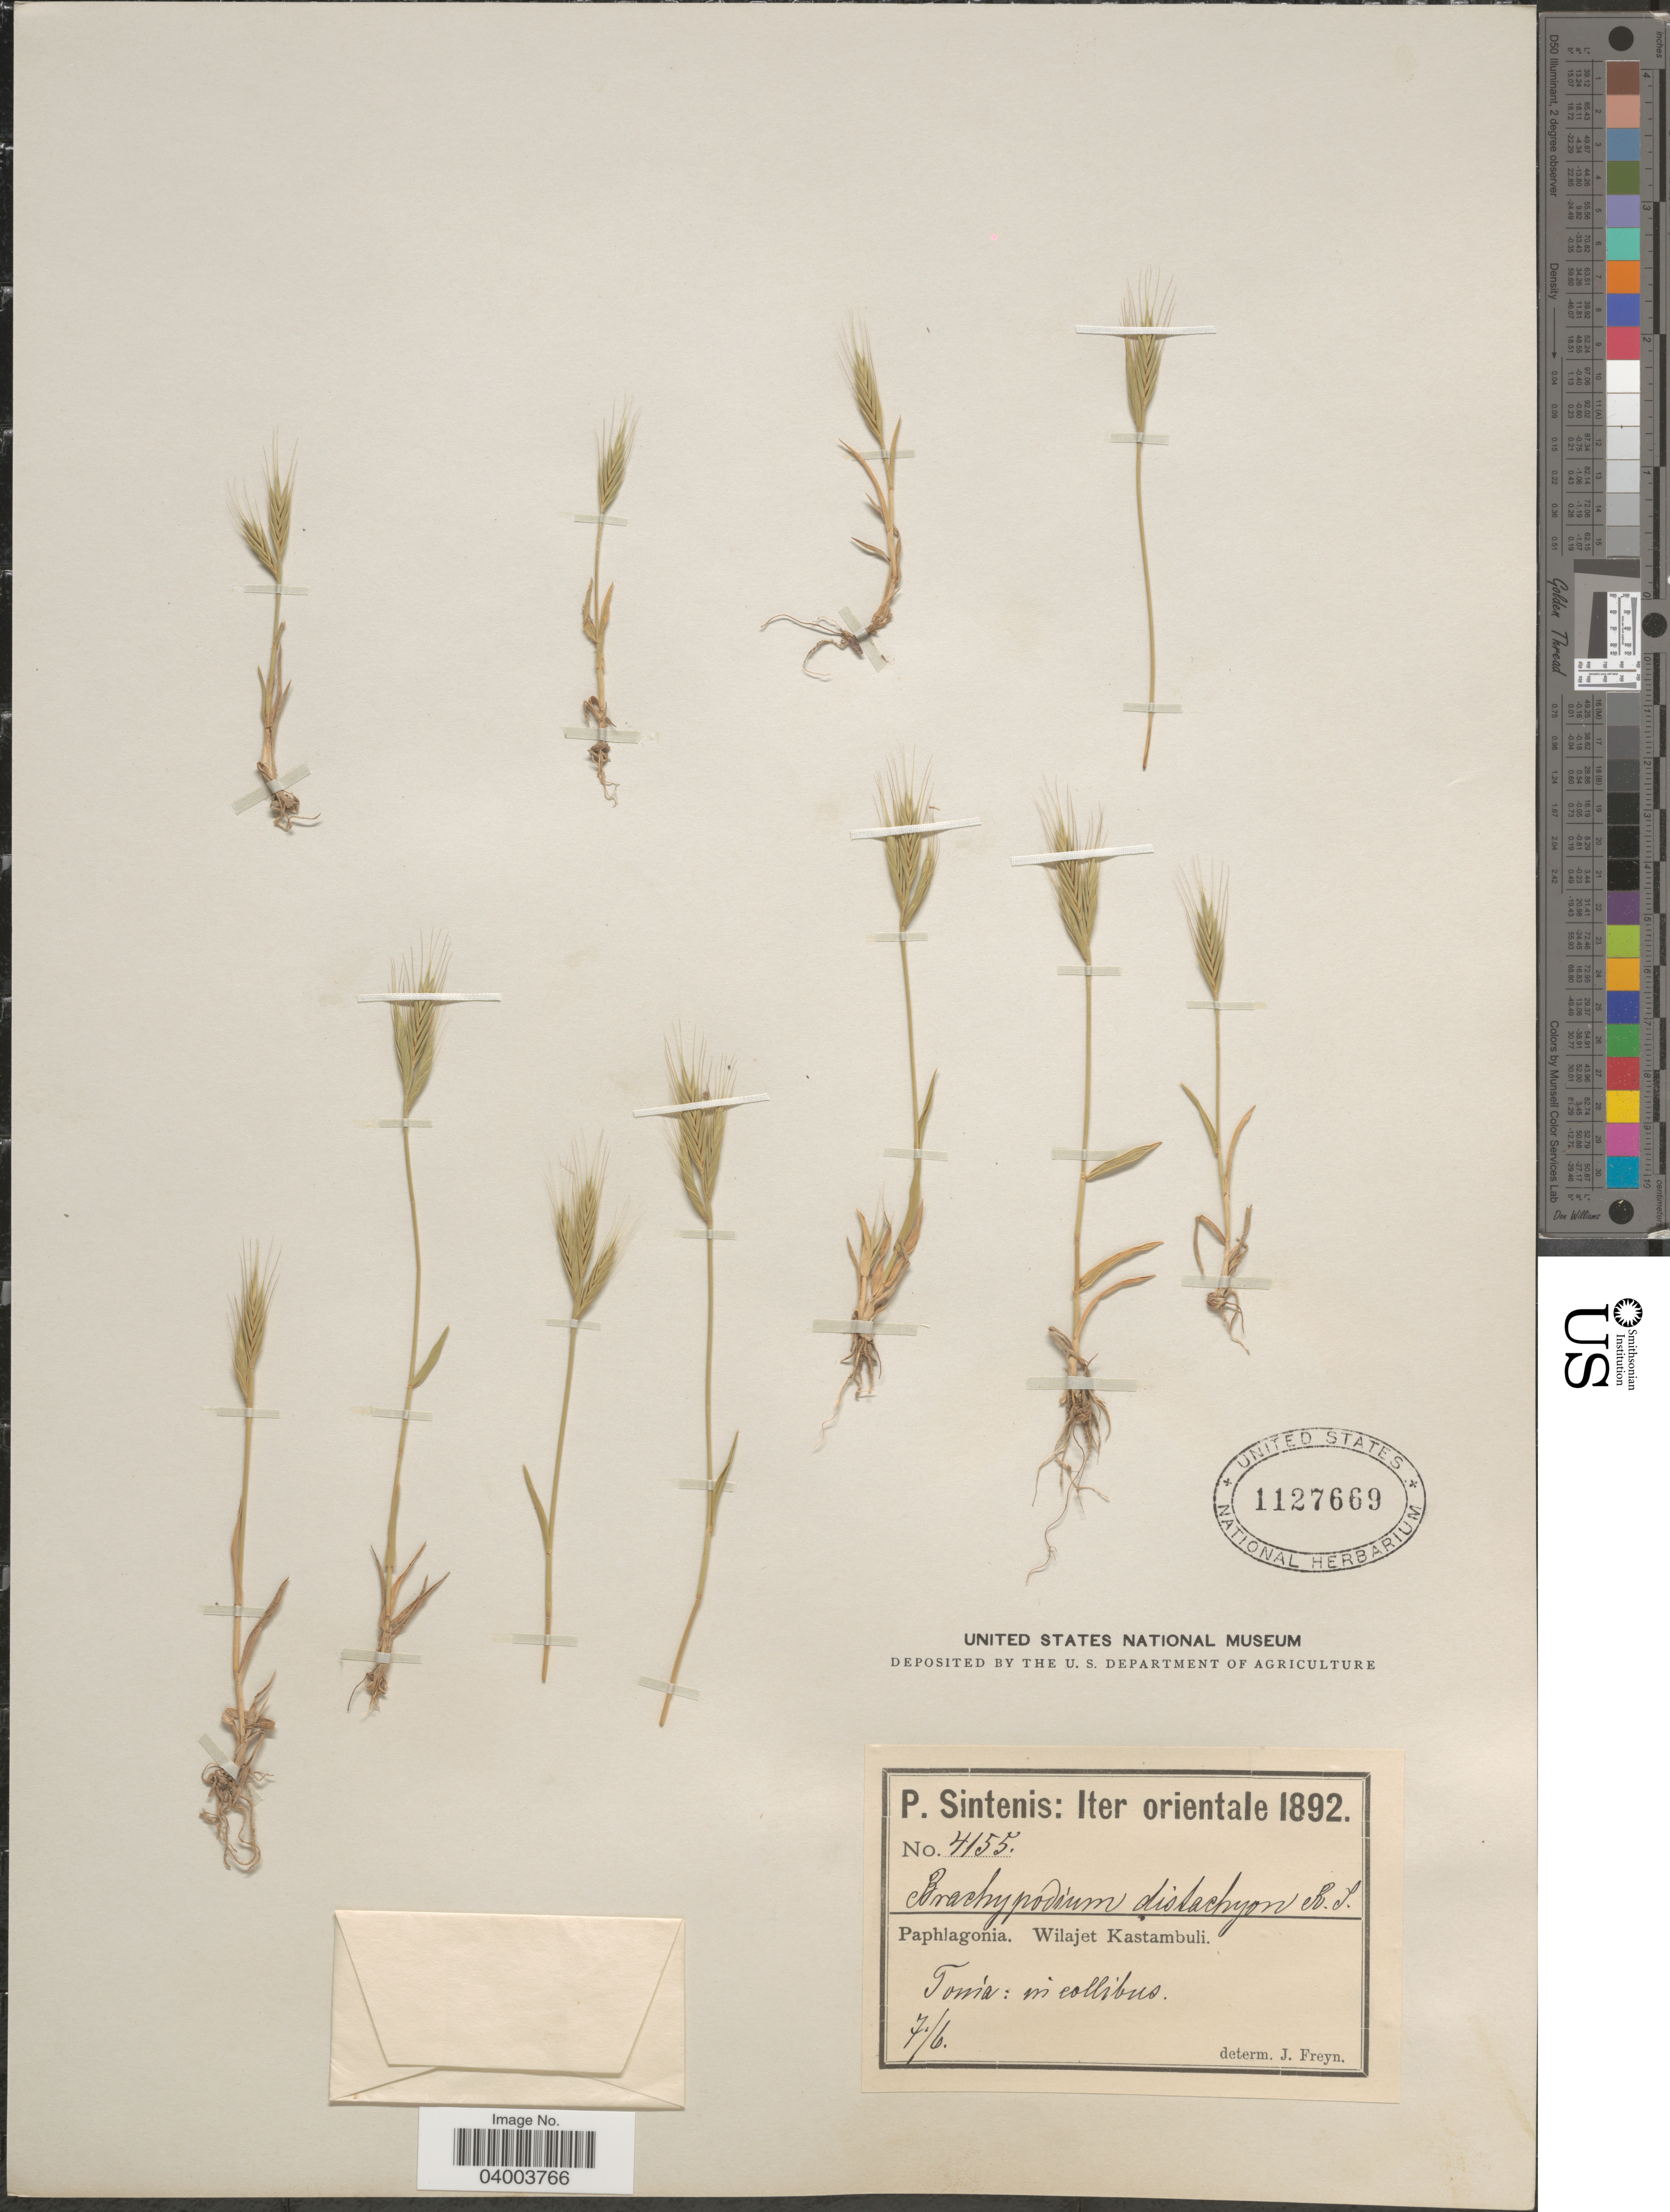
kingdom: Plantae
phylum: Tracheophyta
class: Liliopsida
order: Poales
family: Poaceae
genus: Brachypodium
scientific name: Brachypodium distachyon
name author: (L.) P. Beauv.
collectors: P. Sintenis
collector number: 4155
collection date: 1892-06-07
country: Turkey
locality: Orientale. Paphlagonia. Wilajet Kastambuli. Tonia: in collibus.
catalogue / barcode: US 1127669